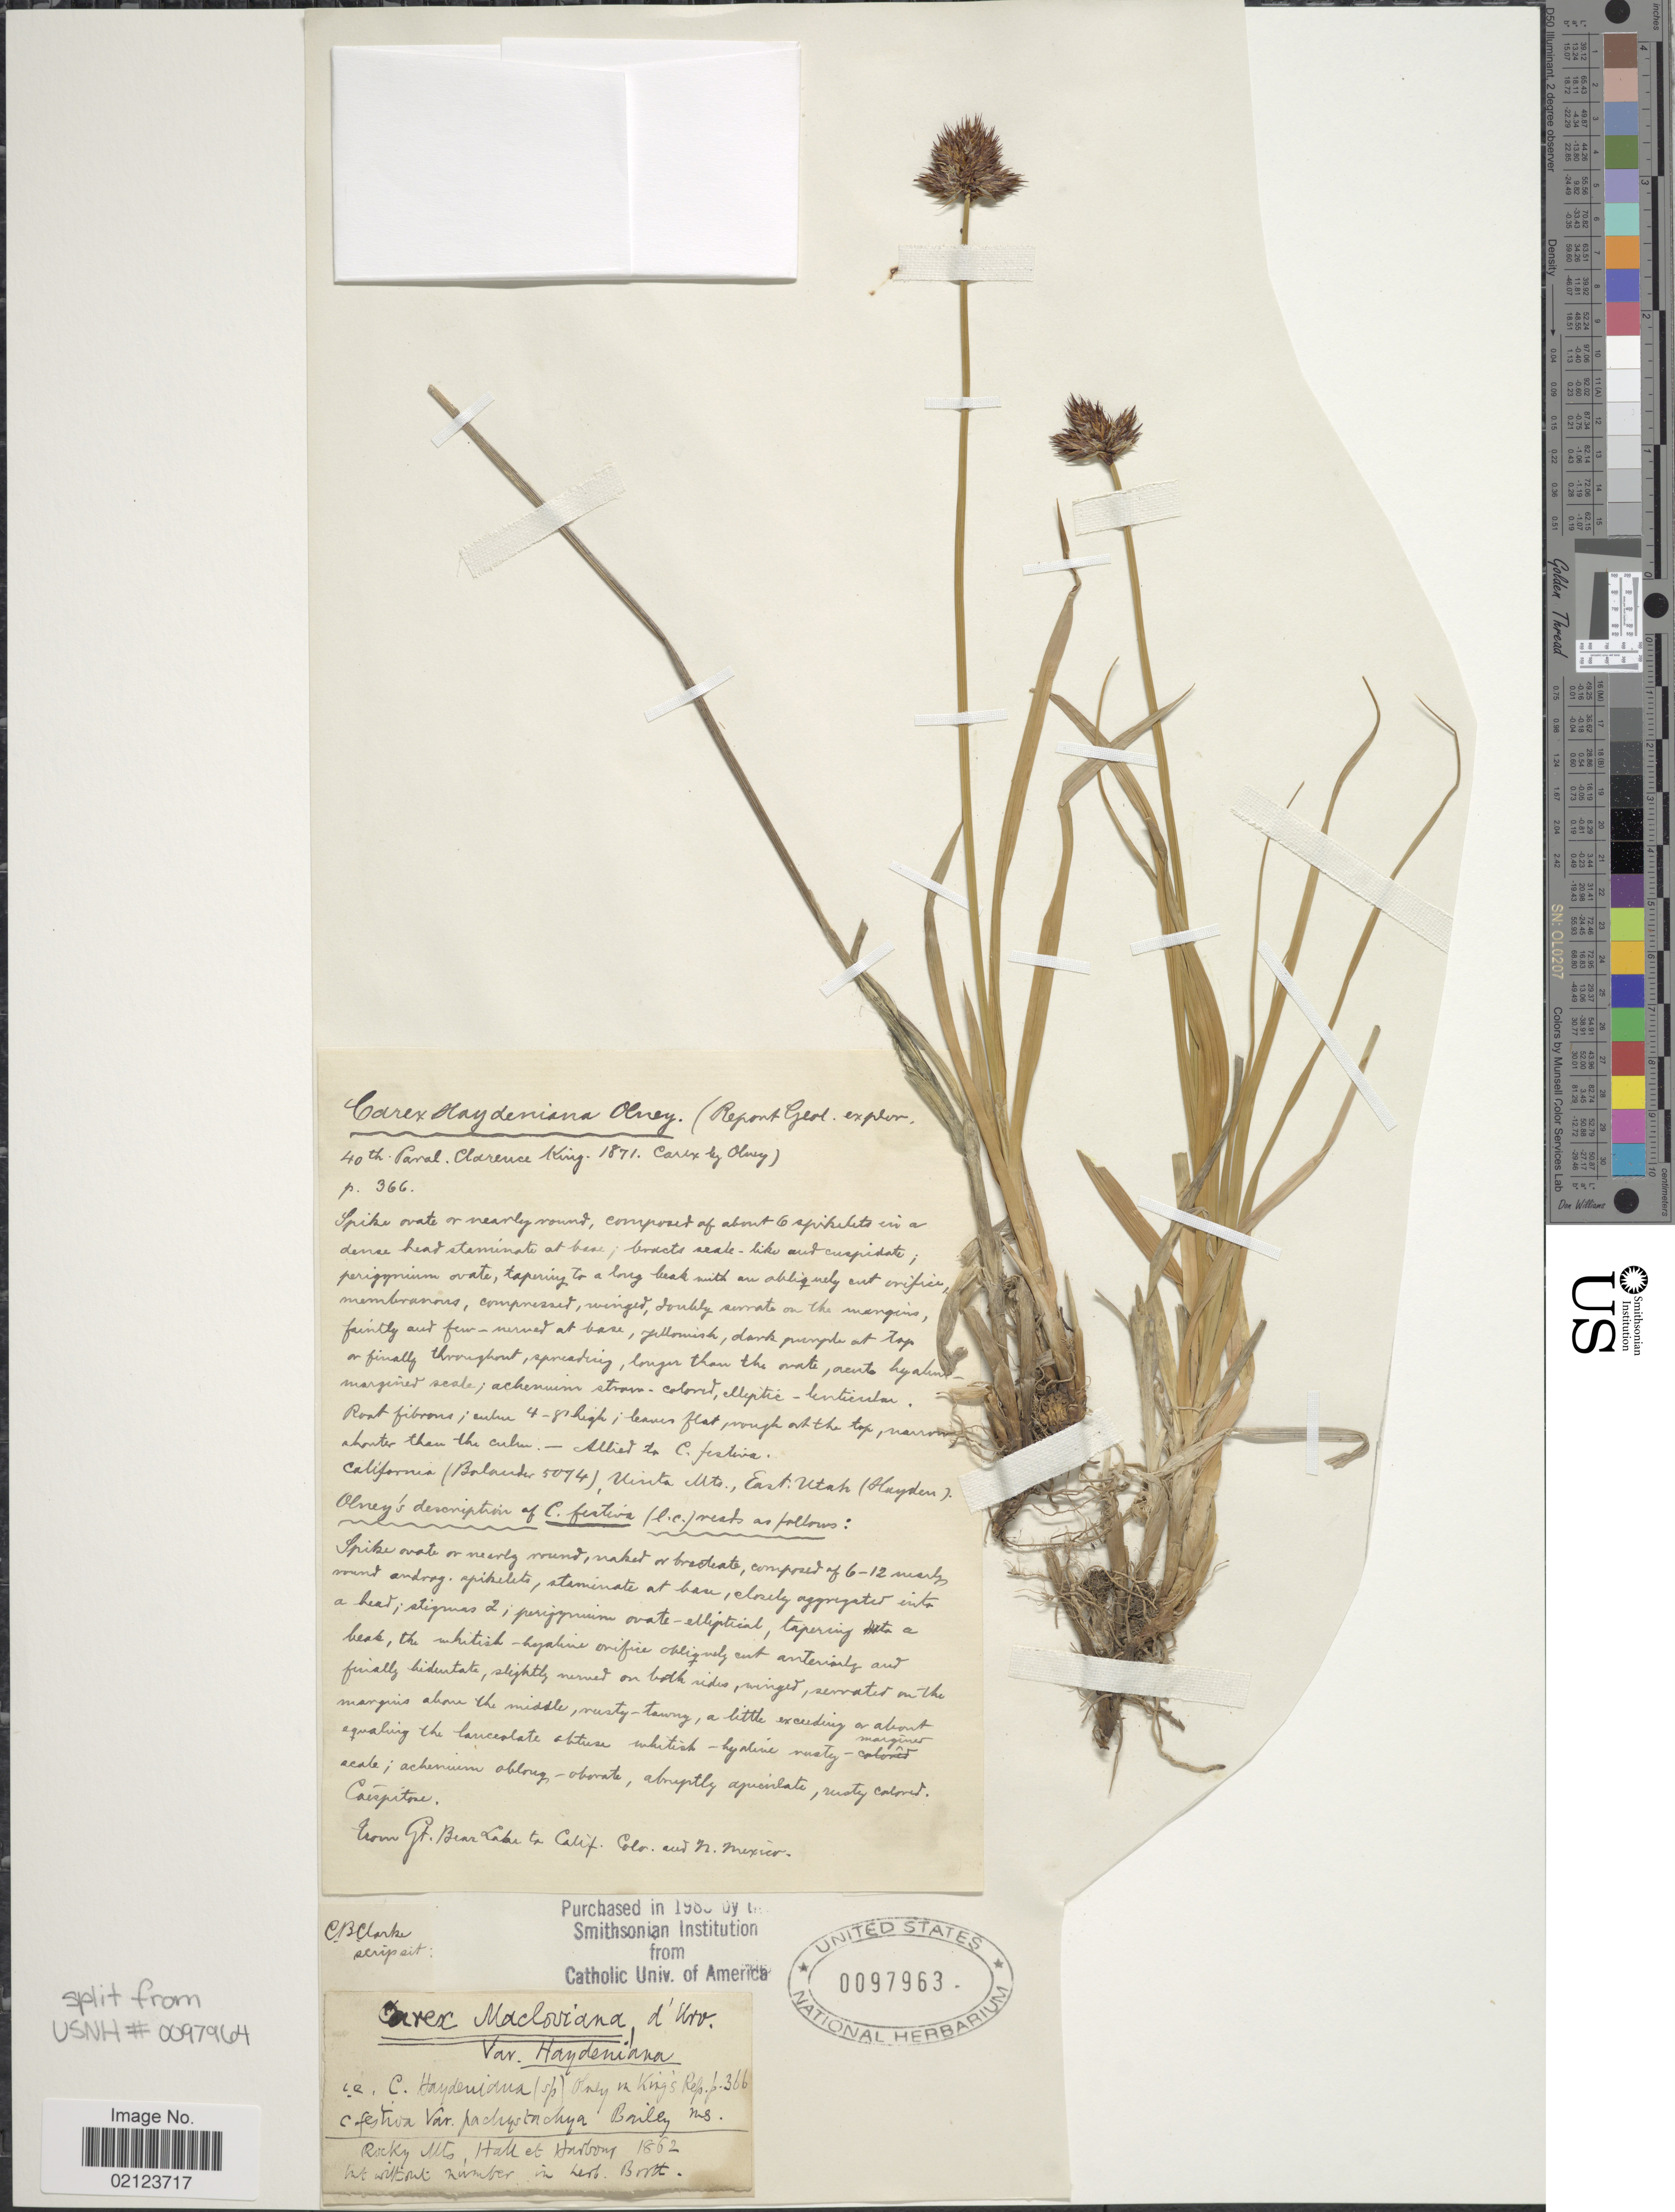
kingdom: Plantae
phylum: Tracheophyta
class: Liliopsida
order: Poales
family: Cyperaceae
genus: Carex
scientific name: Carex haydeniana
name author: Olney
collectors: E. Hall & J. Harbour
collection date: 1862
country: United States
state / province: Colorado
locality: Rocky Mts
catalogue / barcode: US 97963